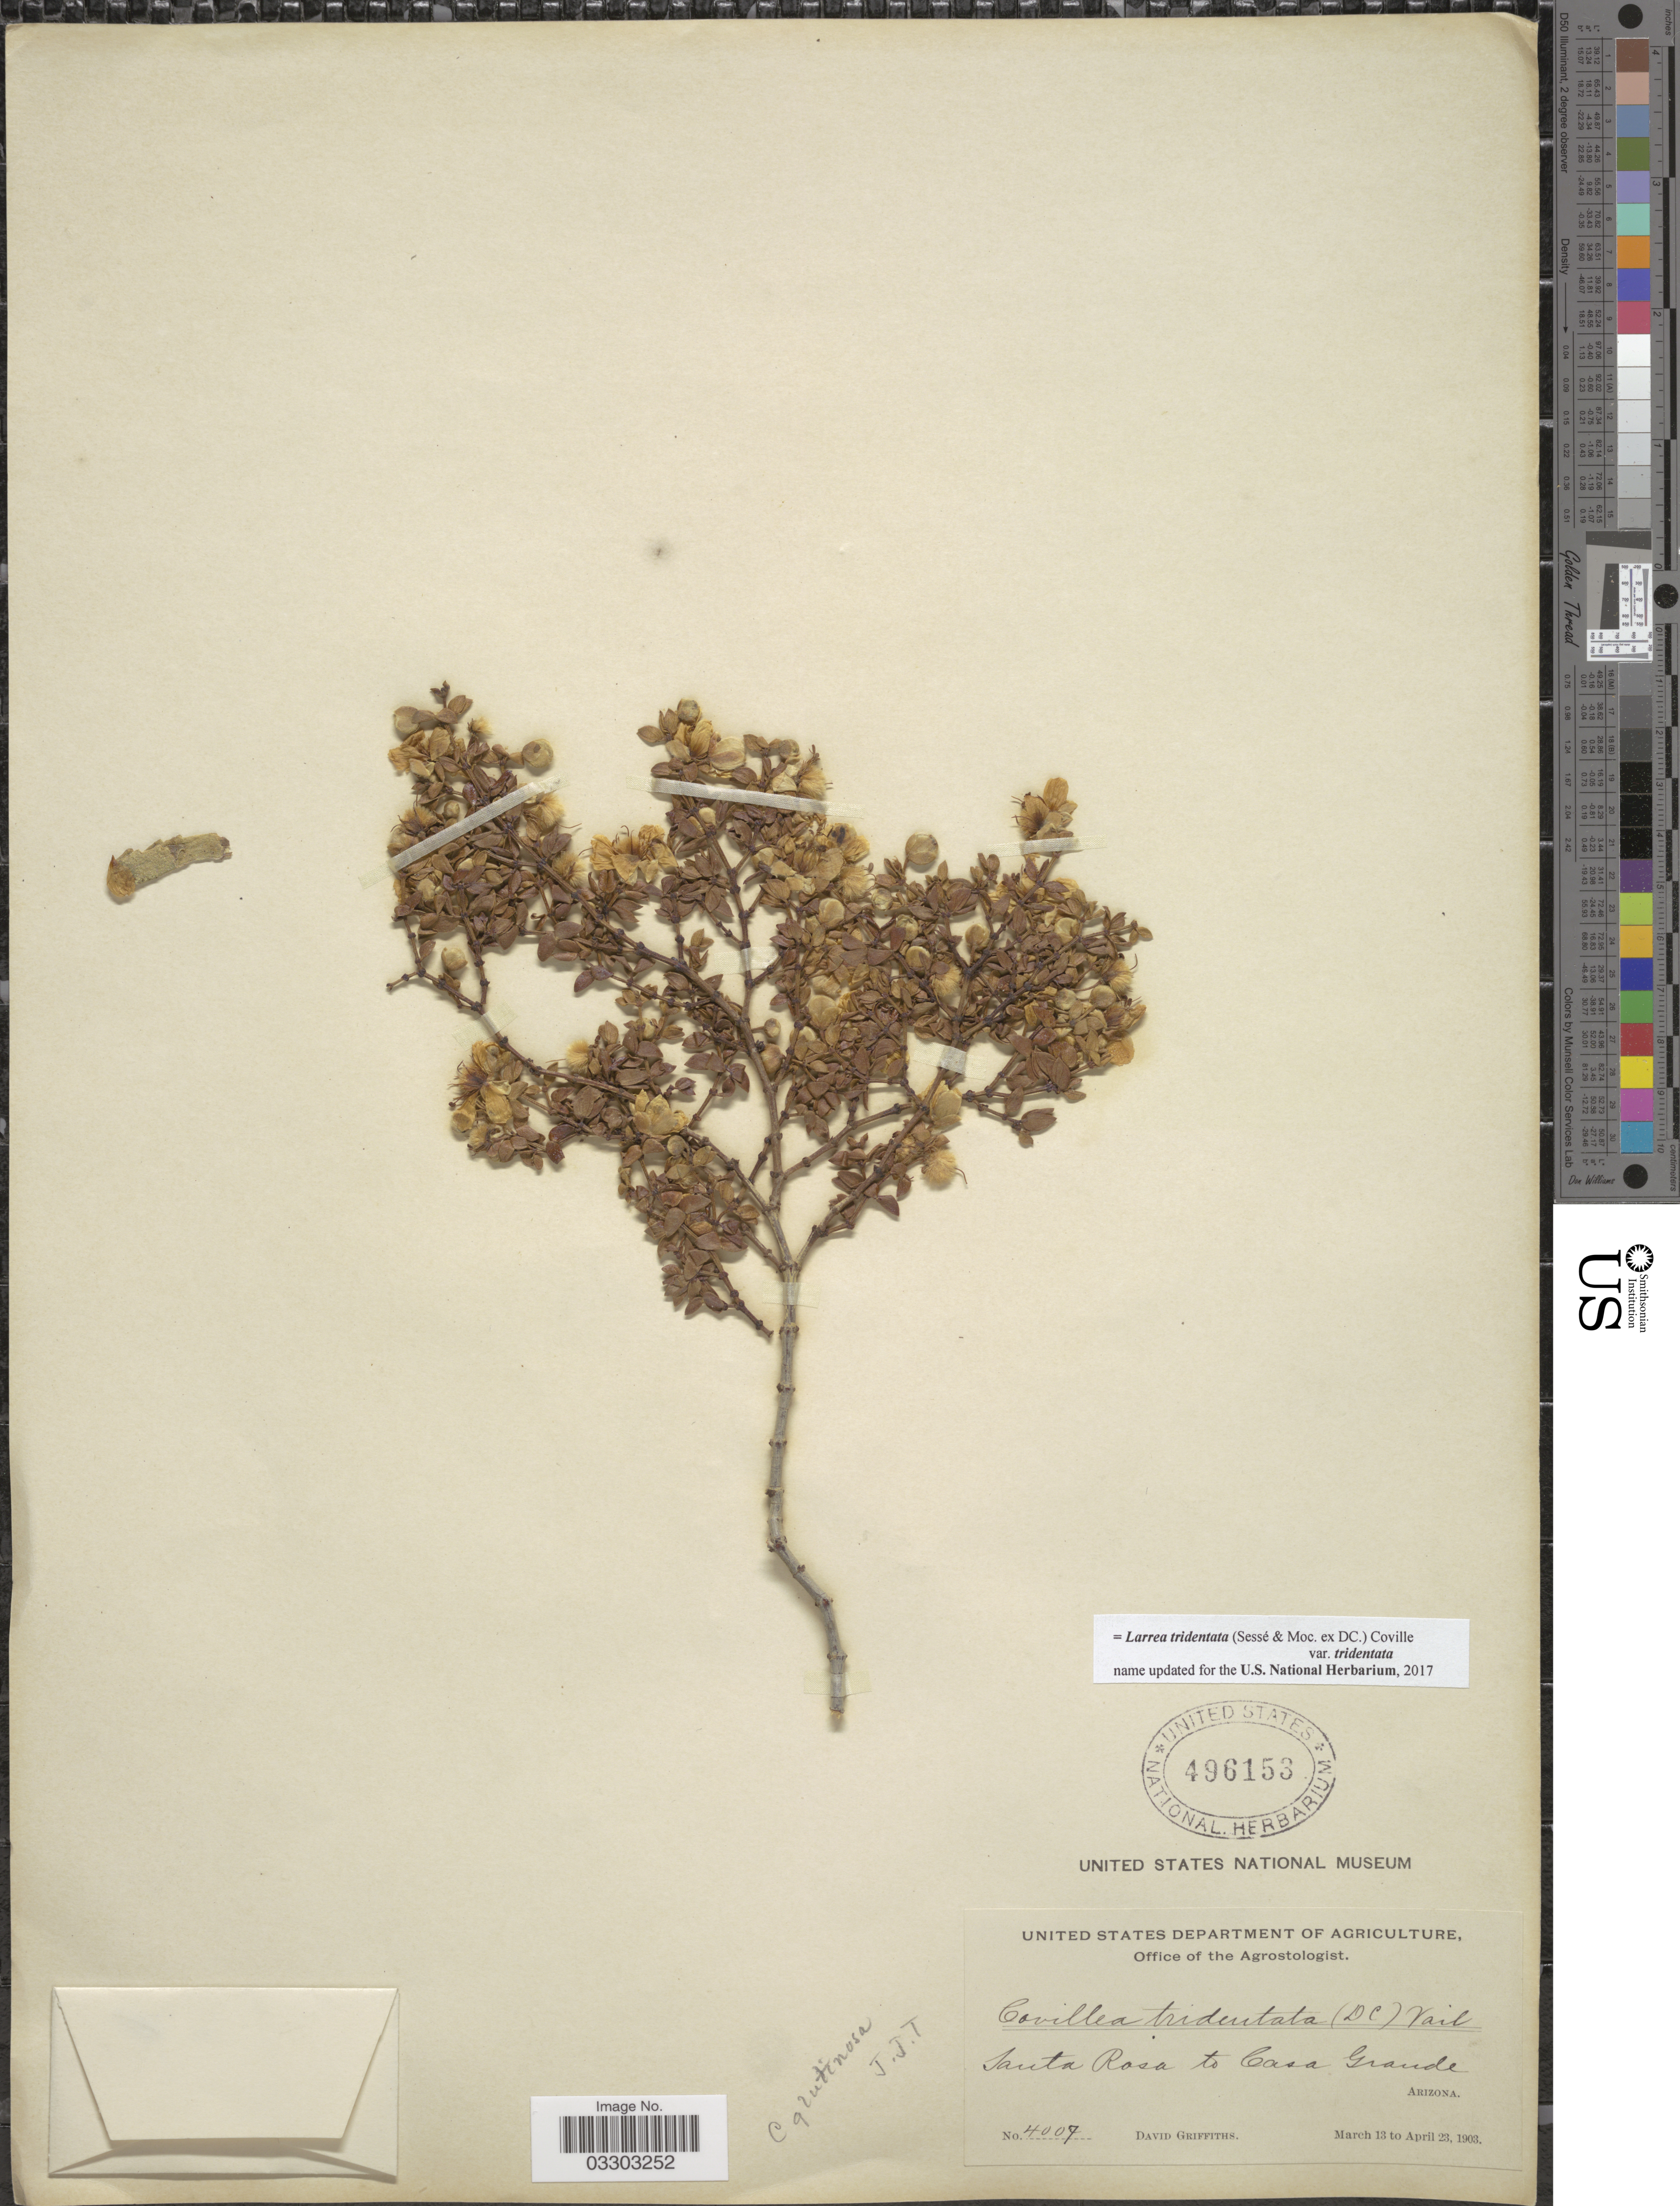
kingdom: Plantae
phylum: Tracheophyta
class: Magnoliopsida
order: Zygophyllales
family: Zygophyllaceae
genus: Larrea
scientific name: Larrea tridentata var. tridentata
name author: (Sessé & Moc. ex DC.) Coville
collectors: D. Griffiths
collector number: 4007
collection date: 1903-03-13/1903-04-23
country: United States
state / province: Arizona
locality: Santa Rosa to Casa Grande.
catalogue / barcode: US 496153